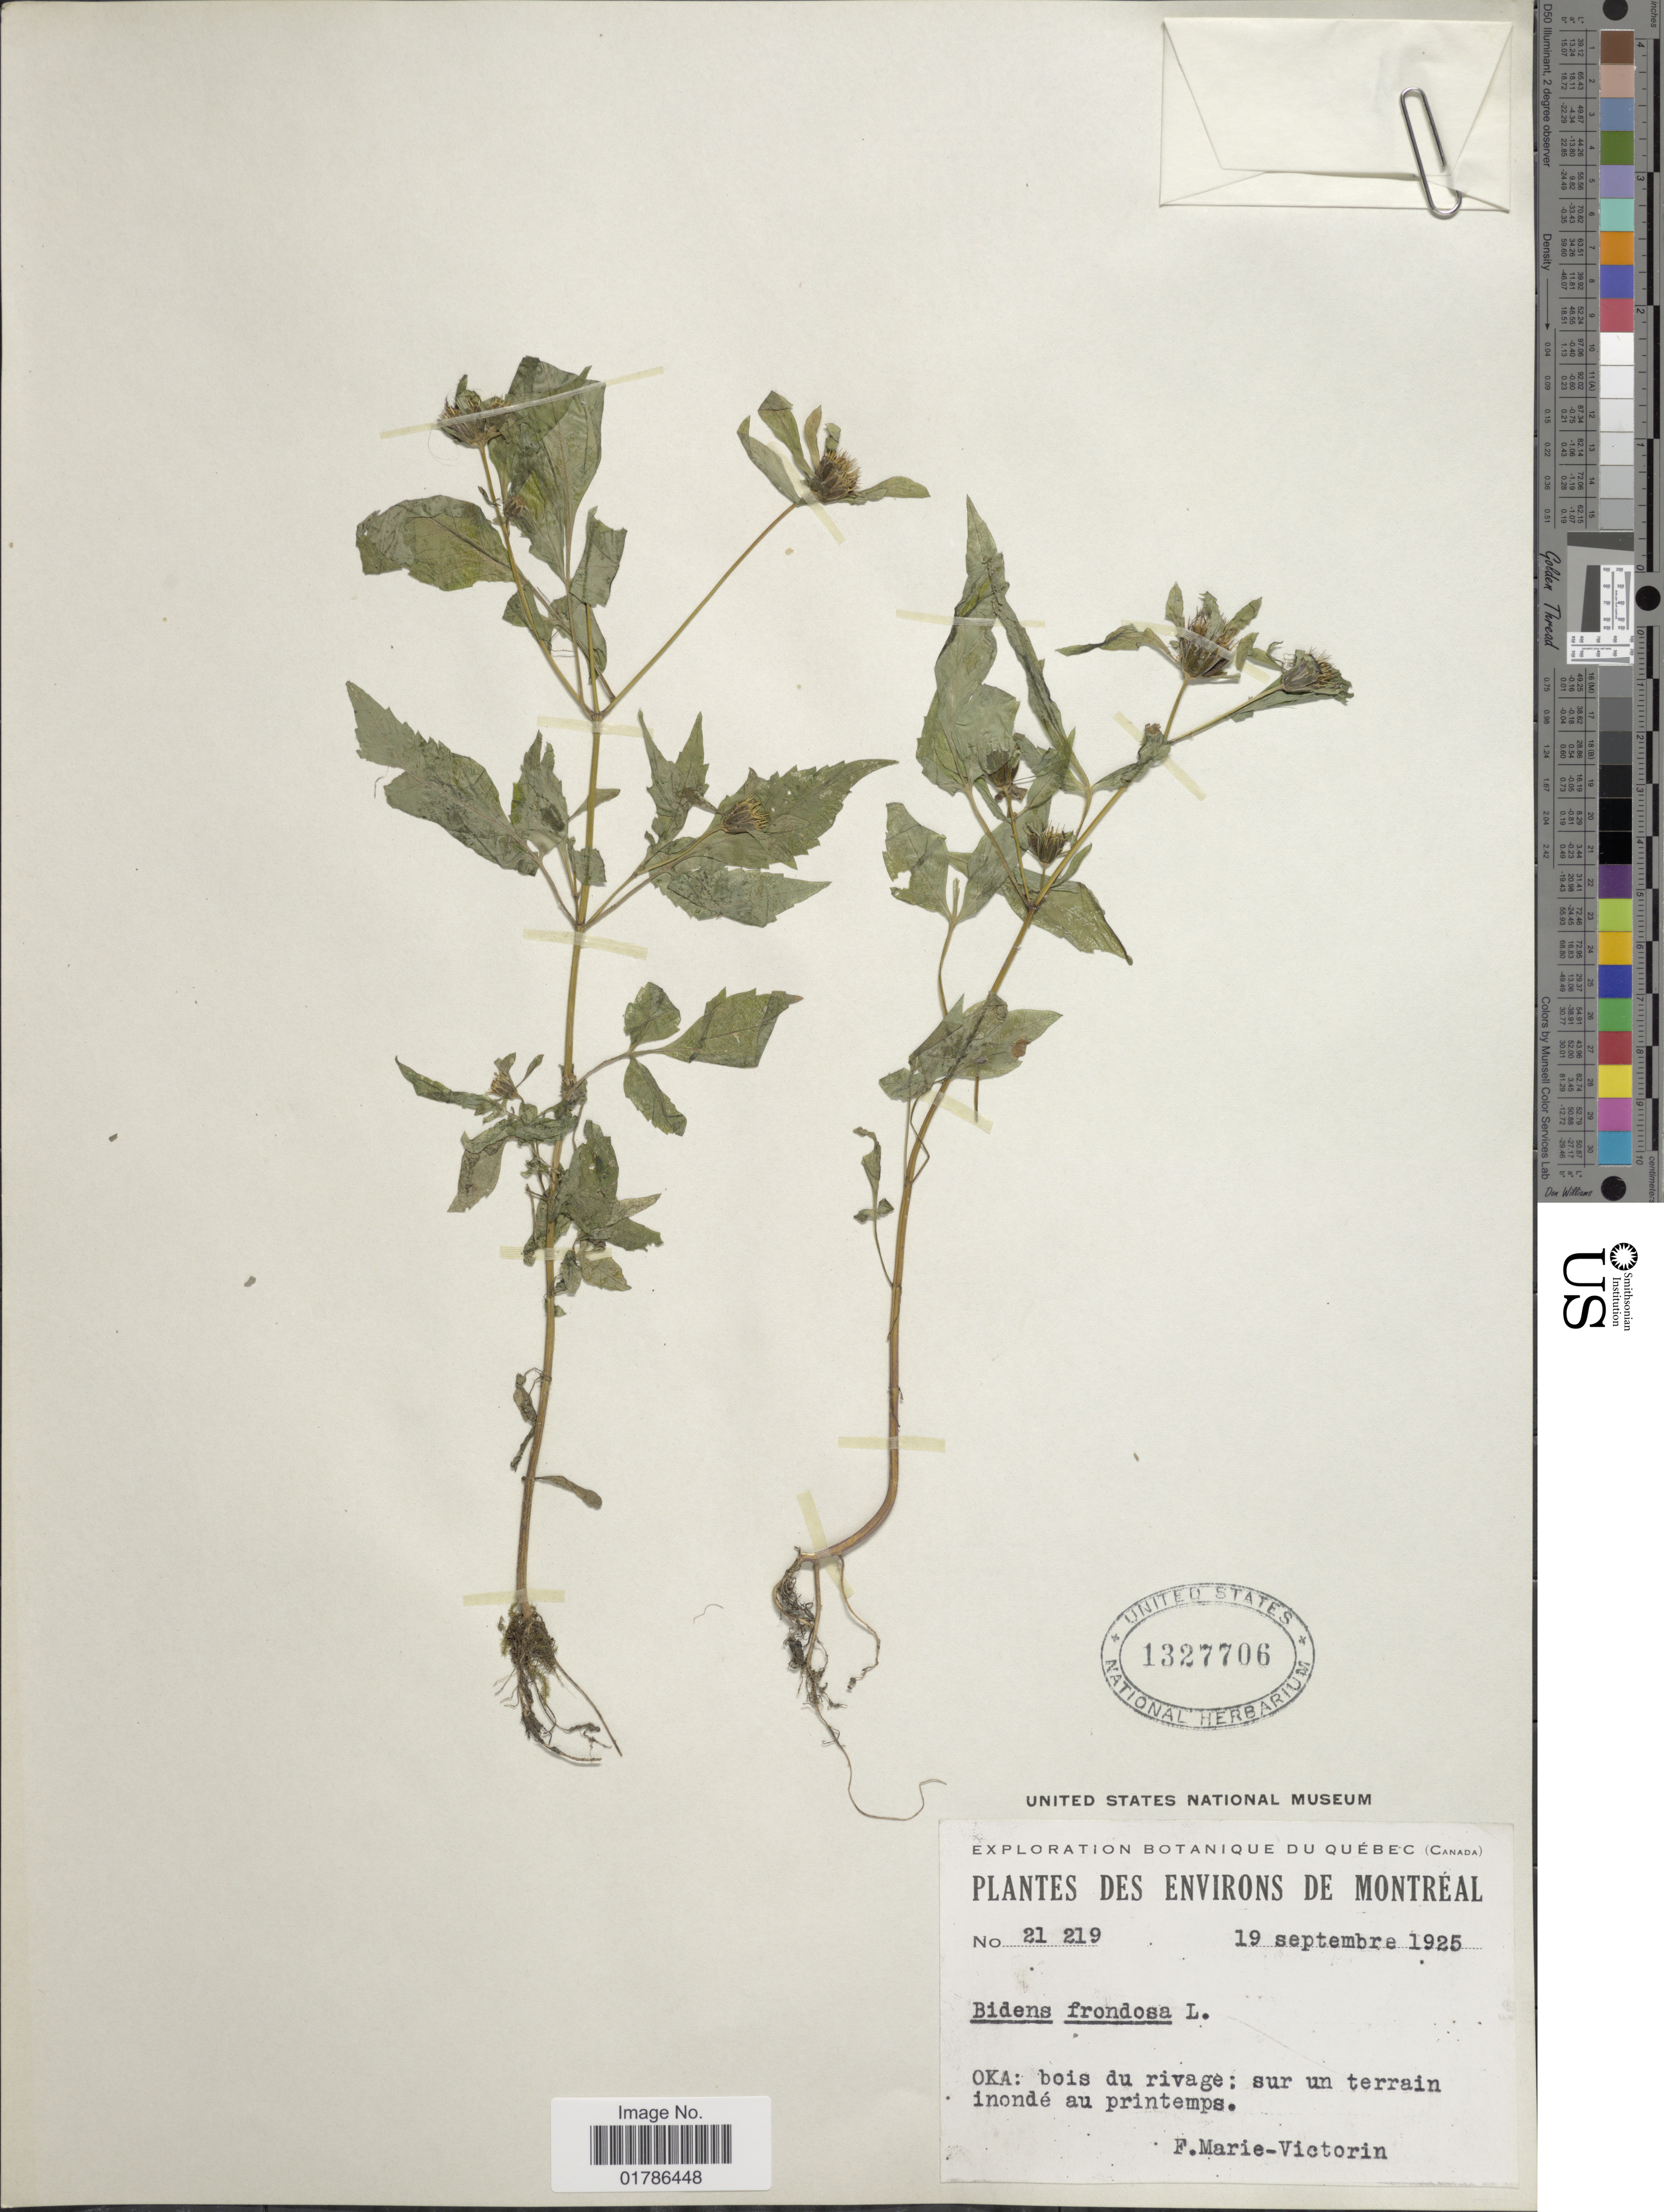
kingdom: Plantae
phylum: Tracheophyta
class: Magnoliopsida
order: Asterales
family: Asteraceae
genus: Bidens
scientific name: Bidens frondosa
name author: L.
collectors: F. Marie-Victorin & K. Oka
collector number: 21219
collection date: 1925-09-19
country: Canada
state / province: Quebec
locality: Environs de Montreal, Oka: bois du rivage: sur un terrain inonde au printemps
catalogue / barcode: US 1327706